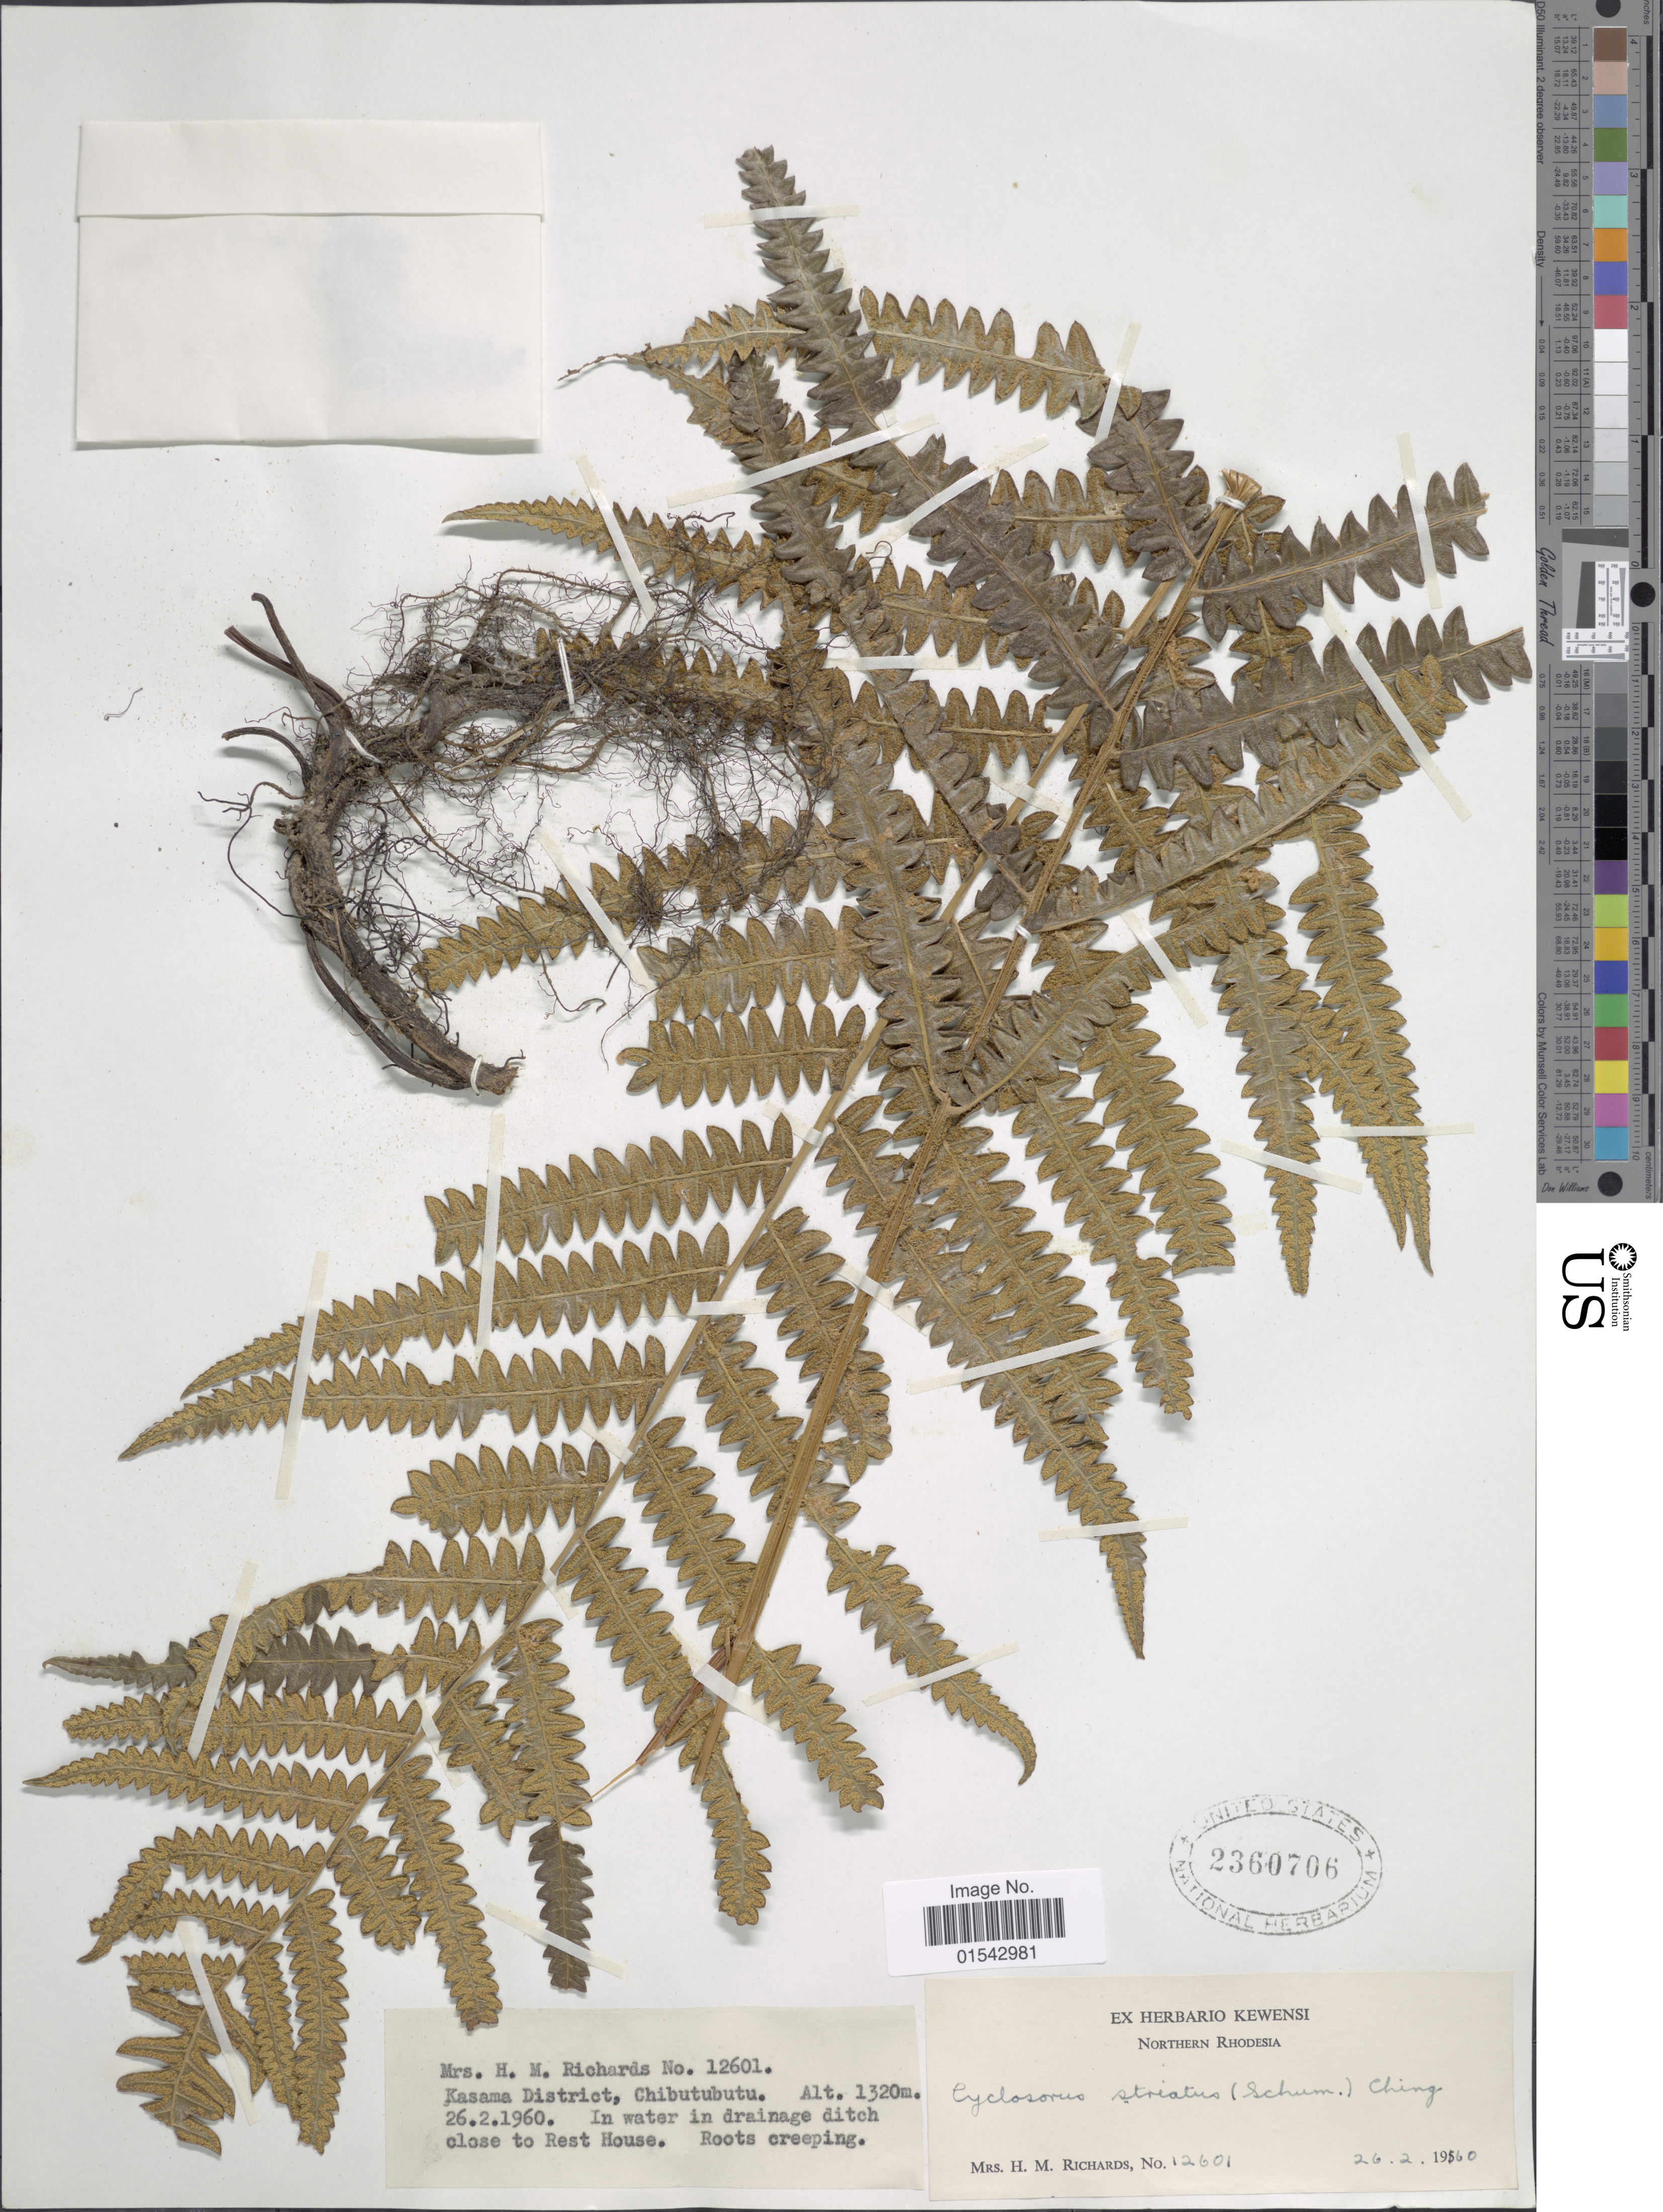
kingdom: Plantae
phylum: Tracheophyta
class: Polypodiopsida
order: Polypodiales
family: Thelypteridaceae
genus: Cyclosorus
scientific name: Cyclosorus interruptus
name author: (Willd.) H. Itô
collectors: H. Richards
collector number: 12601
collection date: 1960-02-26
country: Zambia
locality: Northern Rhodesia, Kasama District, Chibutubutu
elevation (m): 1320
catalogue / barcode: US 2360706